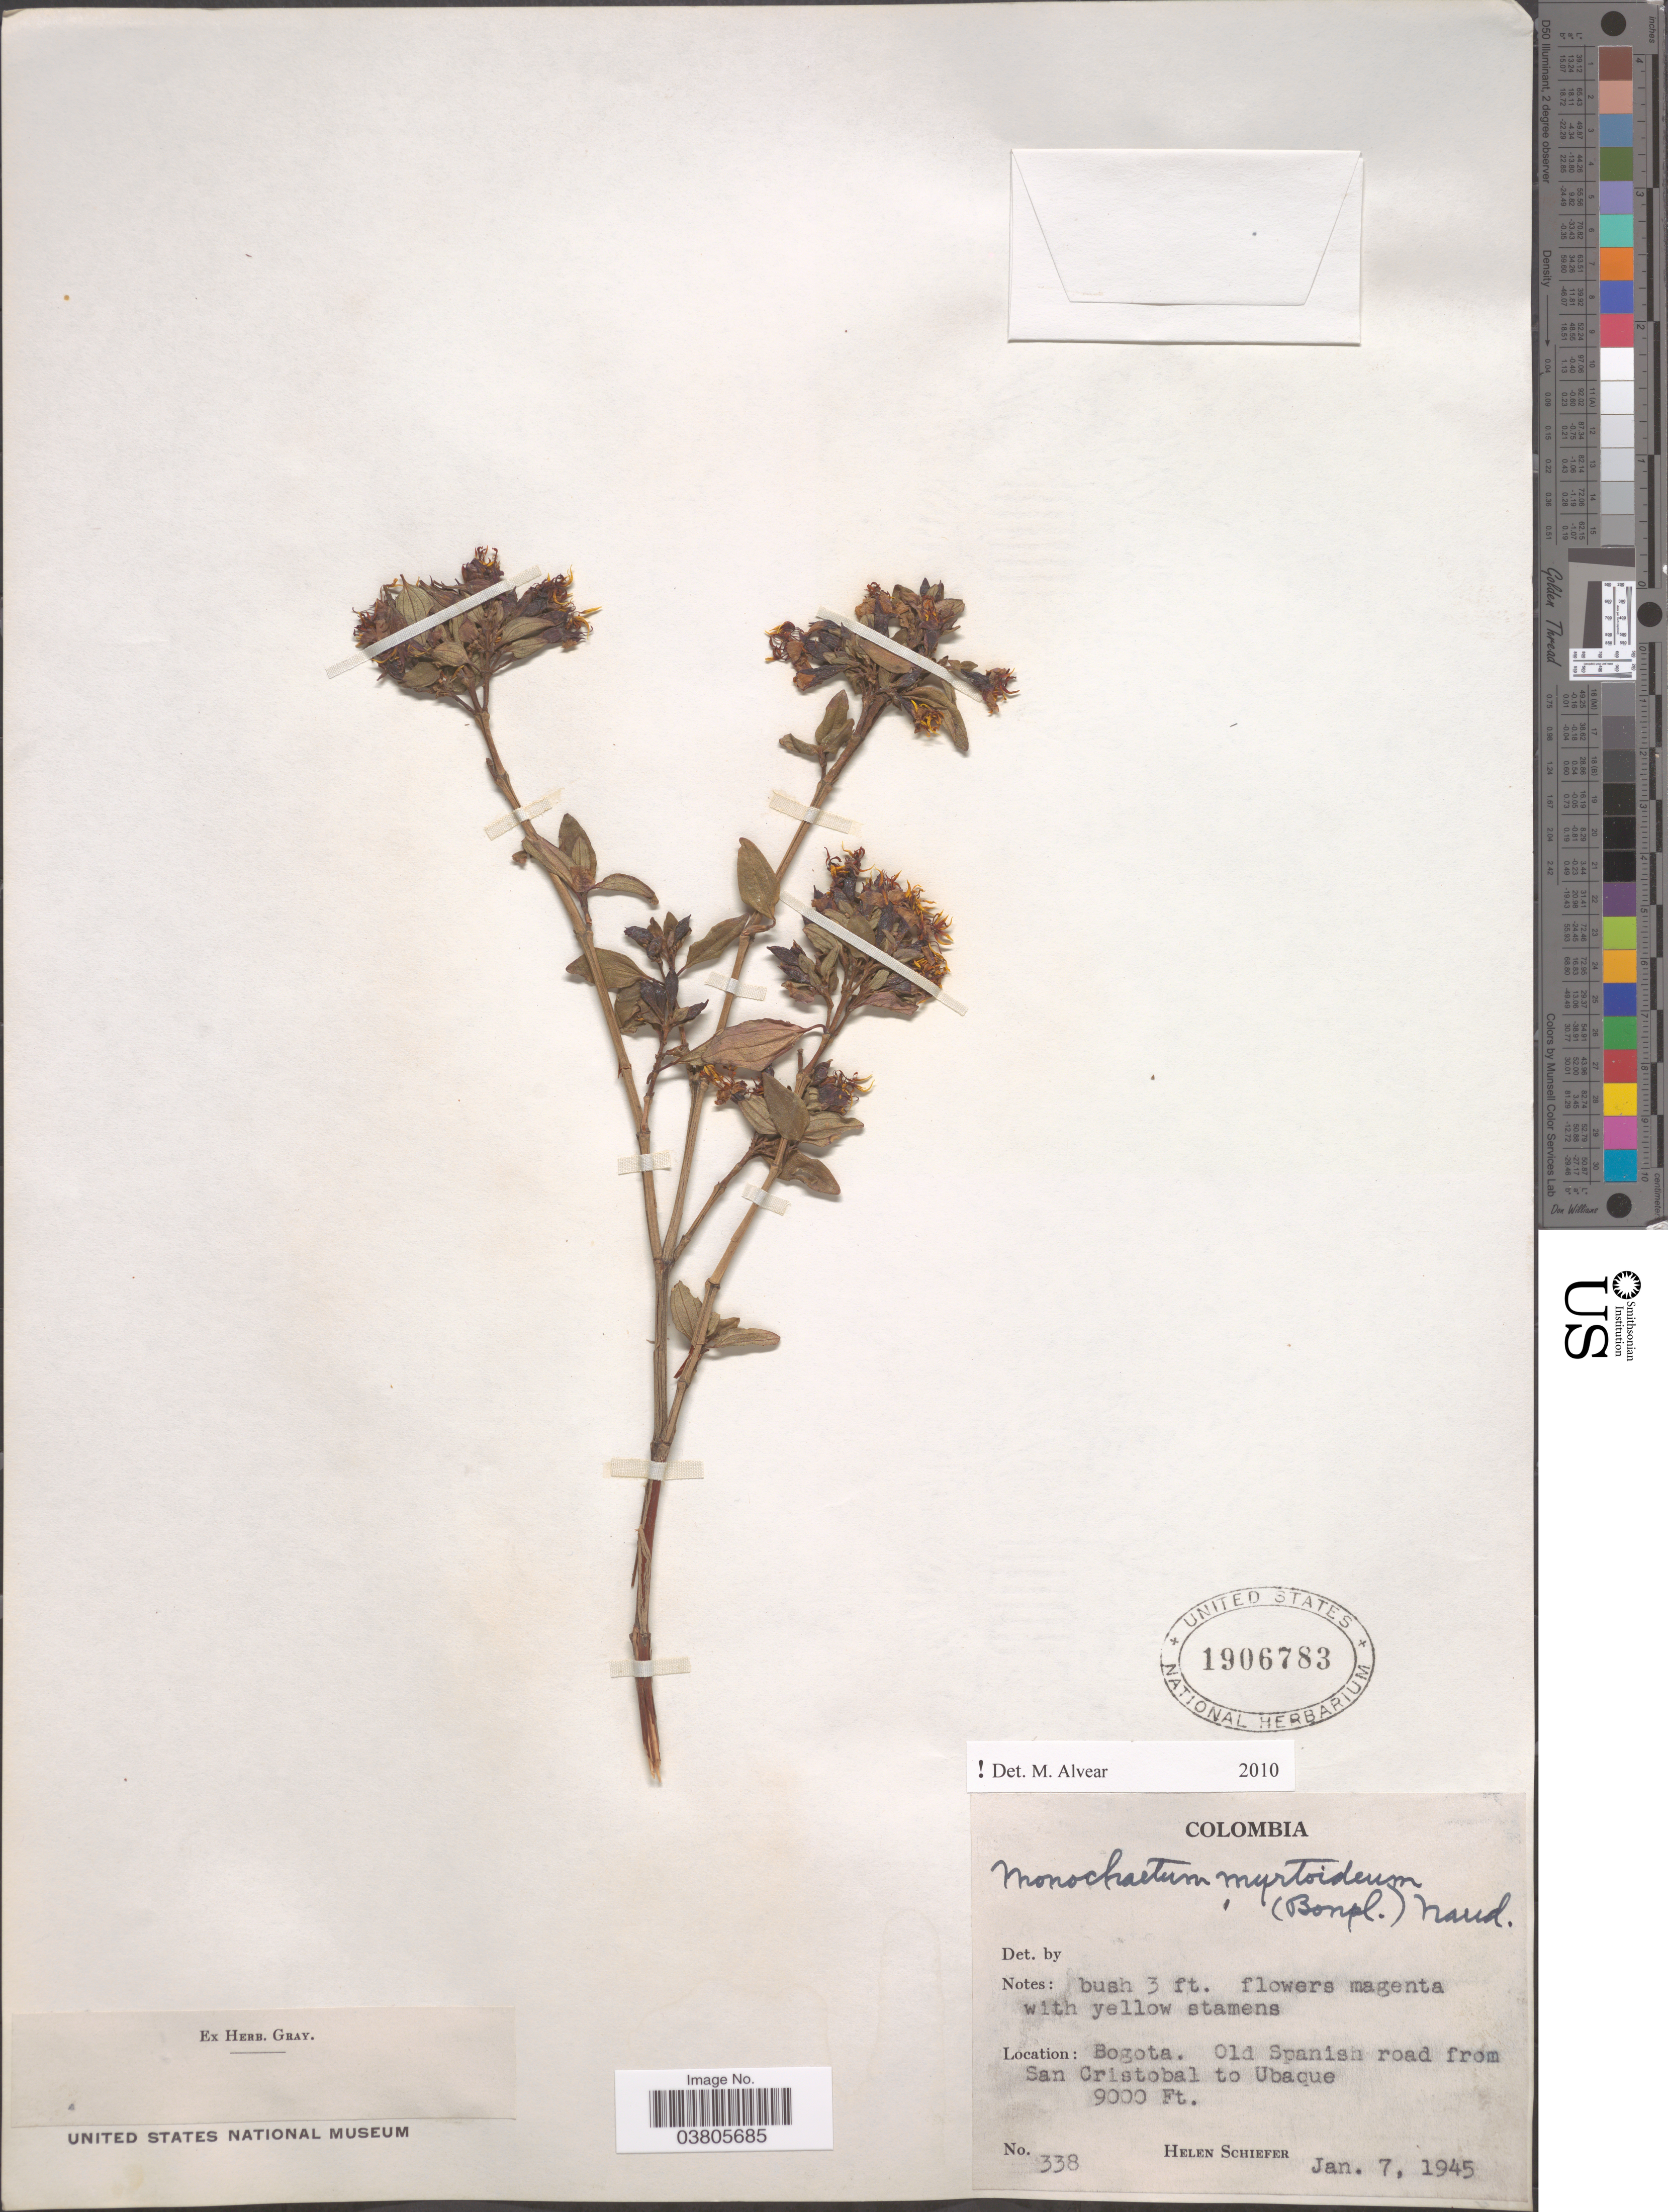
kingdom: Plantae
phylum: Tracheophyta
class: Magnoliopsida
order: Myrtales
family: Melastomataceae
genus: Monochaetum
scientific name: Monochaetum myrtoideum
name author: Naudin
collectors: H. Schiefer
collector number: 338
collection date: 1945-01-07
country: Colombia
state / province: Bogota D.C.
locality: Old Spanish road from San Cristobal to Ubaque.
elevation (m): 2743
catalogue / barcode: US 1906783